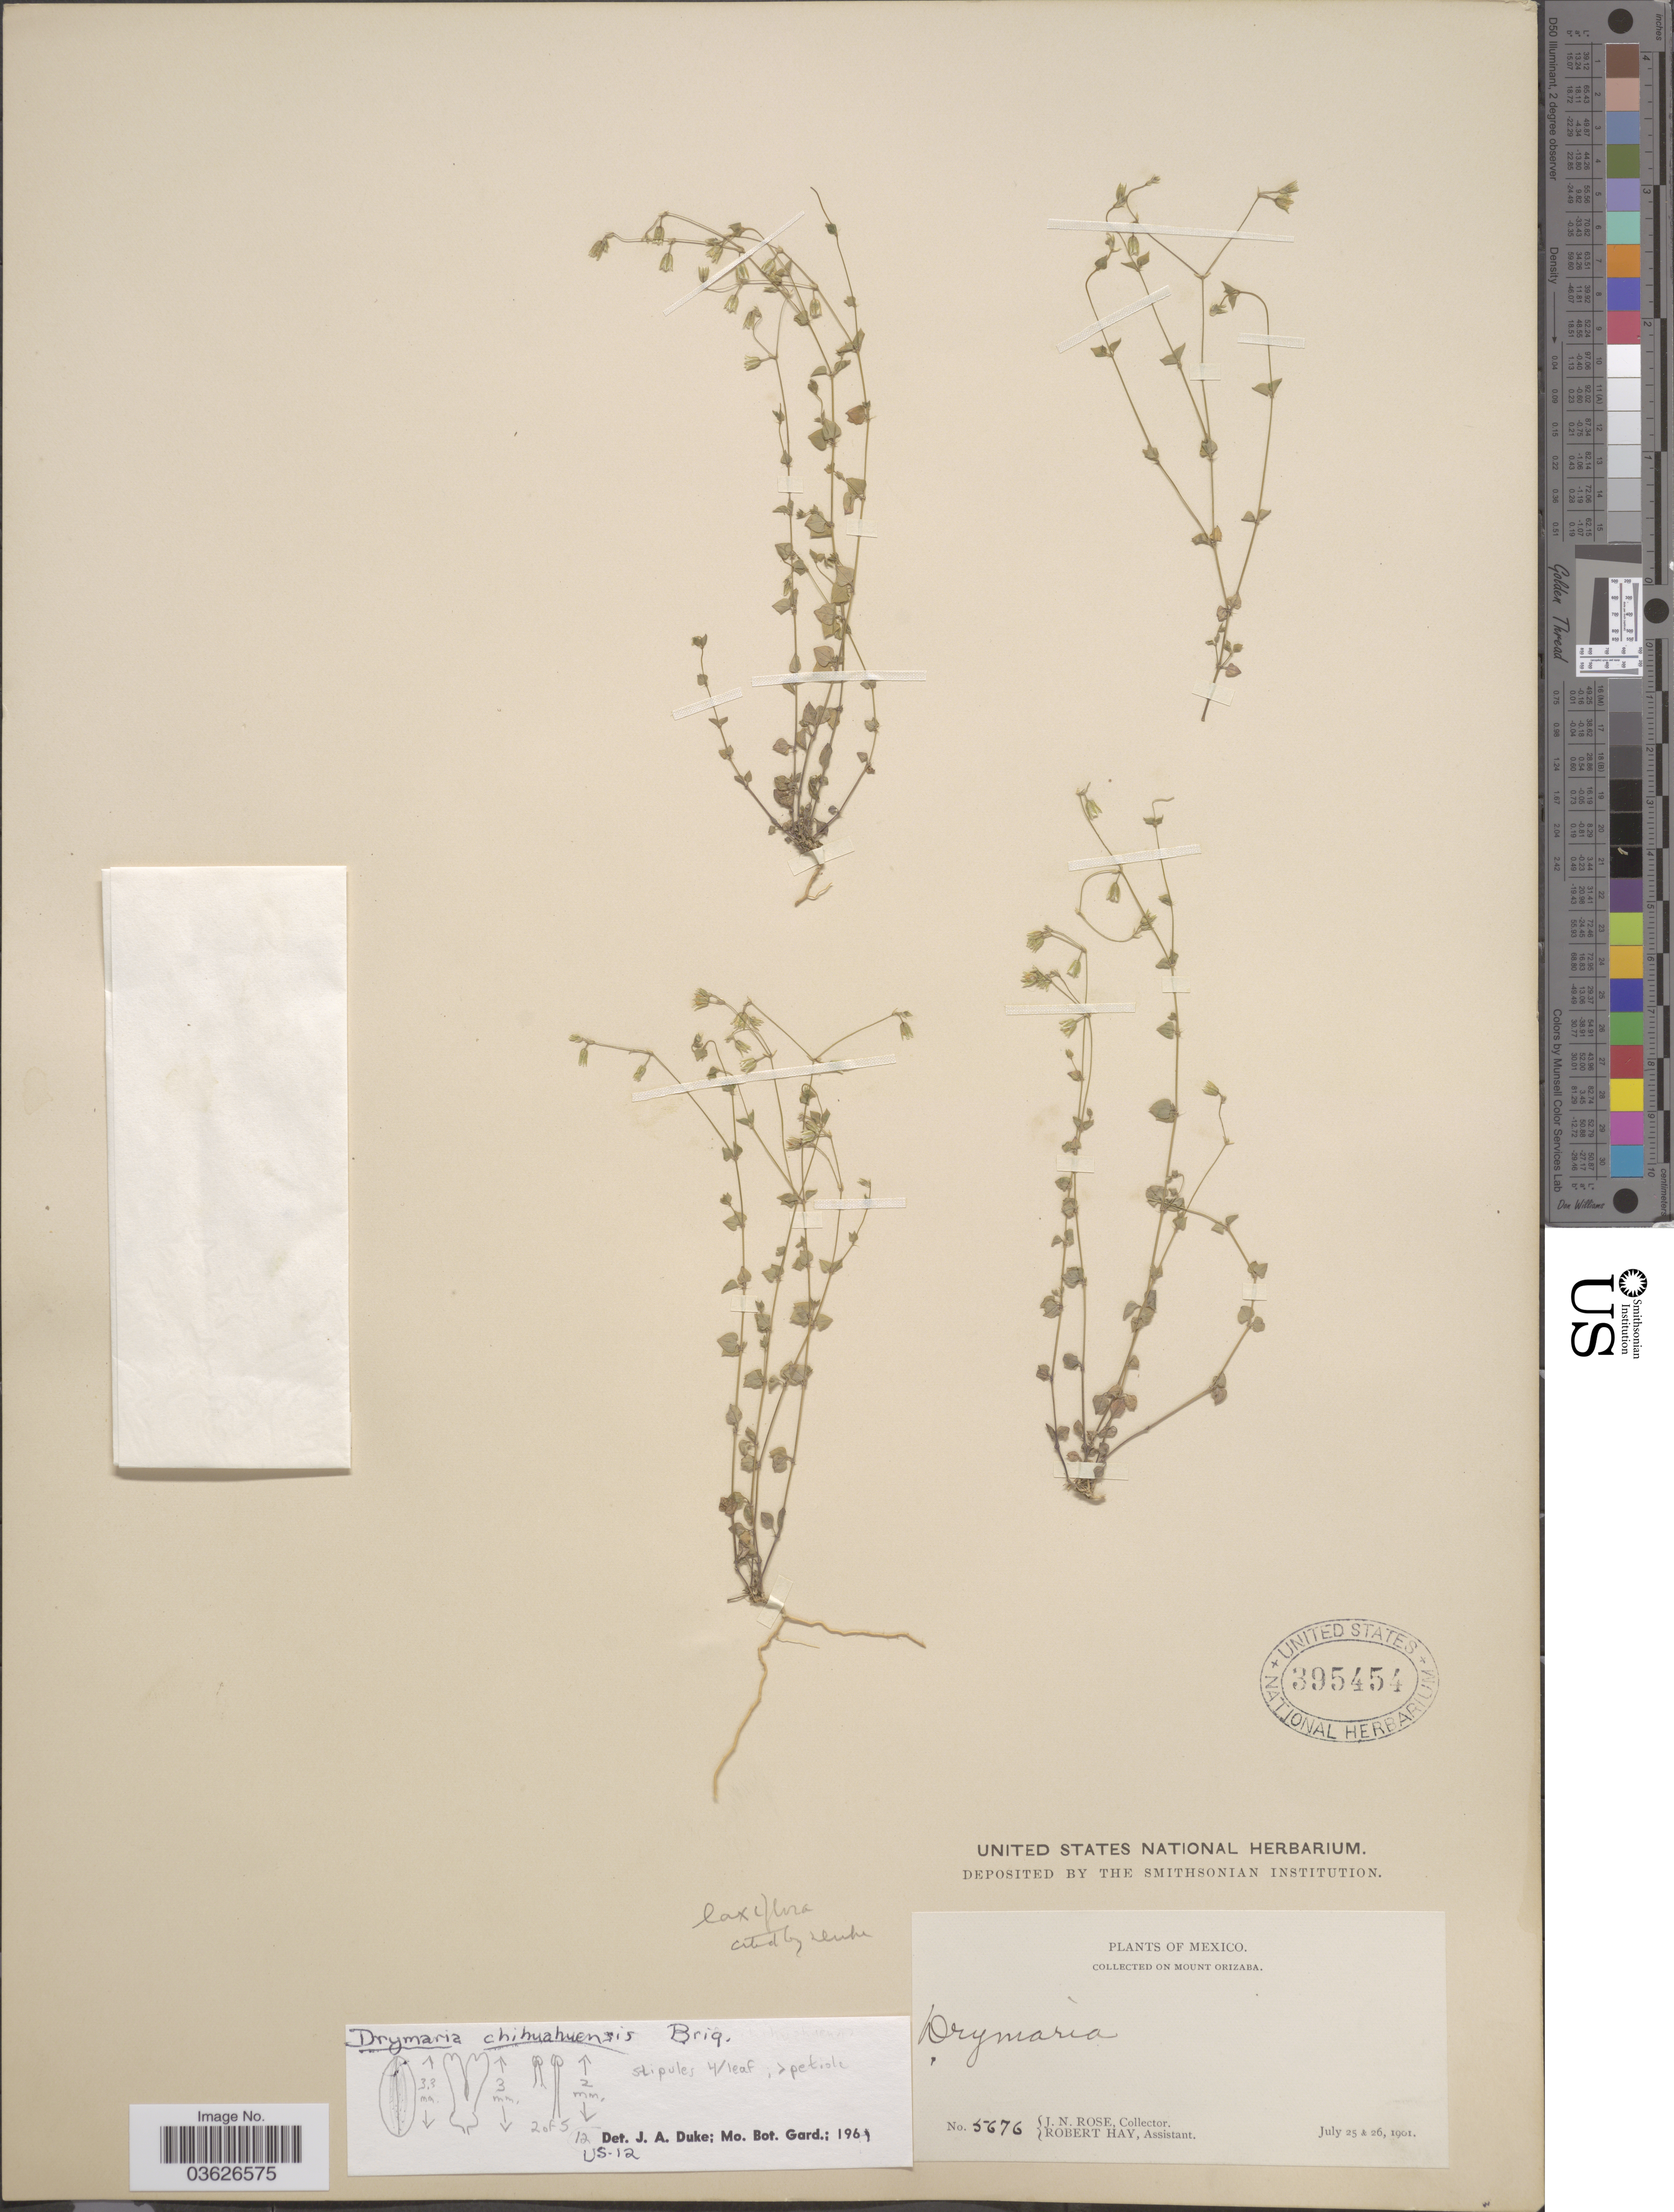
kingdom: Plantae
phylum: Tracheophyta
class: Magnoliopsida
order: Caryophyllales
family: Caryophyllaceae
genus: Drymaria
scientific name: Drymaria laxiflora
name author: Benth.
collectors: J. N. Rose & R. H. Hay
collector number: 5676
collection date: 1901-07-25/1901-07-26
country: Mexico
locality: Mount Orizaba.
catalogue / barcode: US 395454